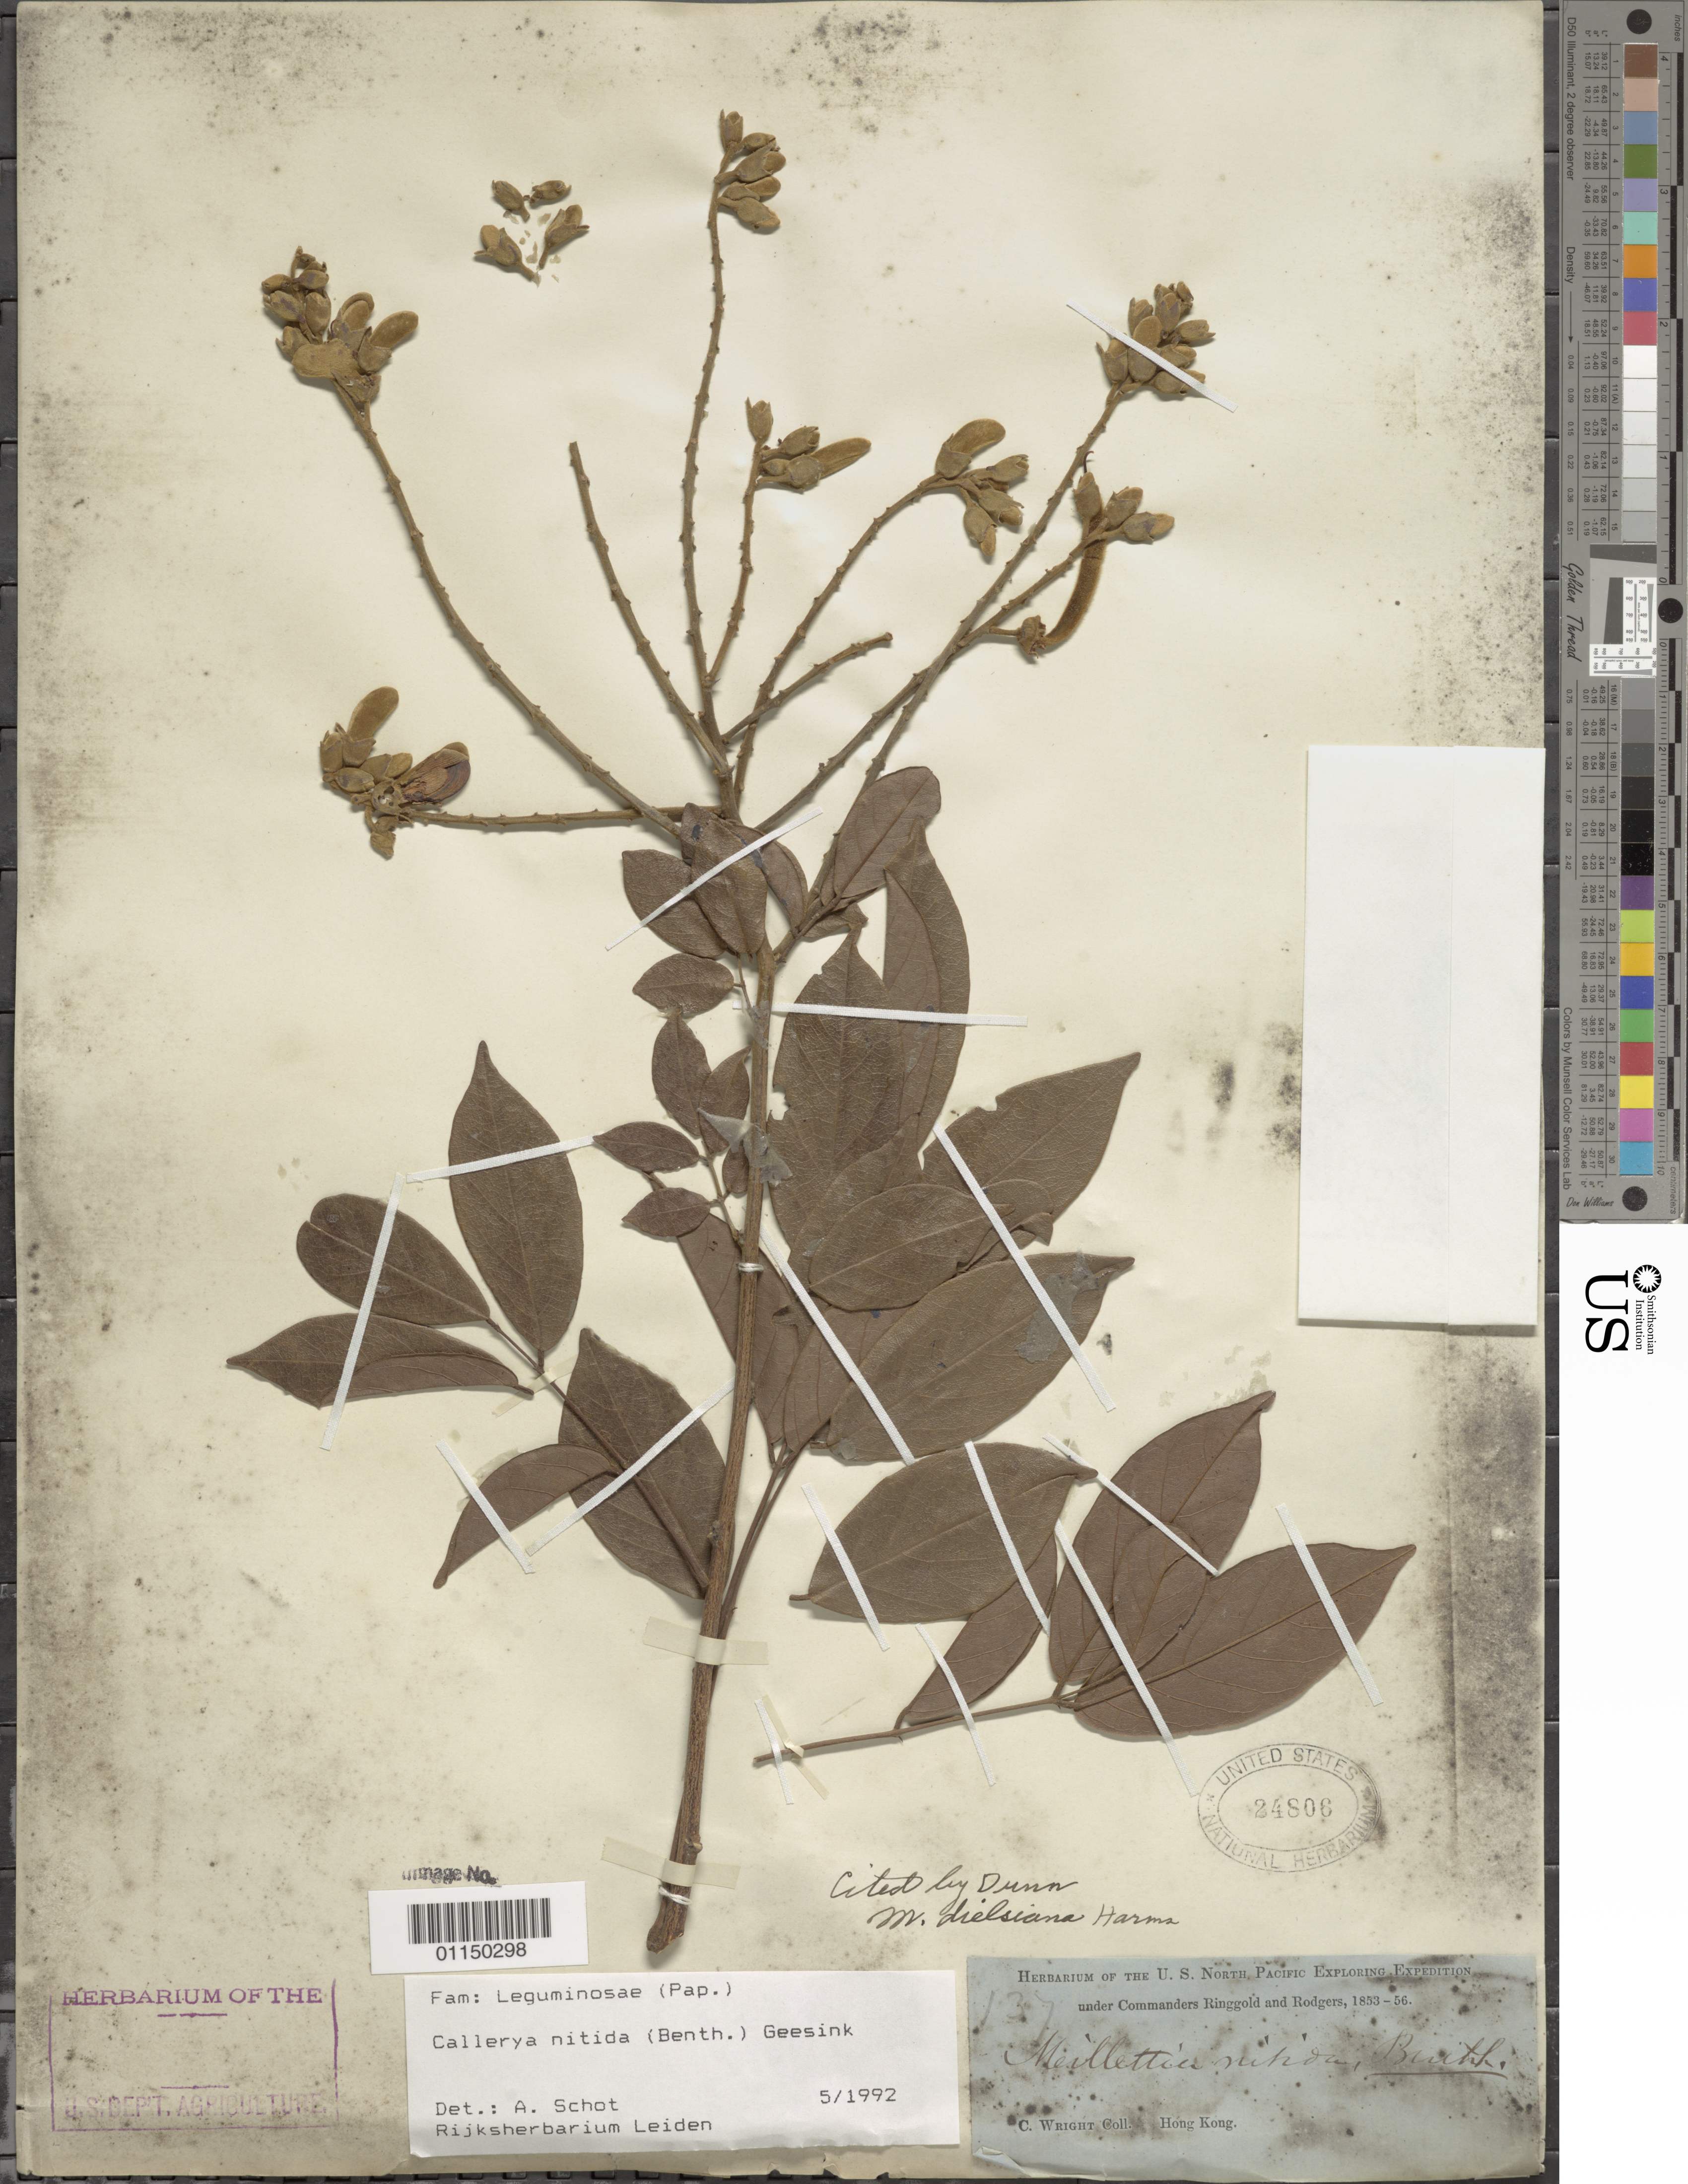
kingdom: Plantae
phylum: Tracheophyta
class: Magnoliopsida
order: Fabales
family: Fabaceae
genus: Callerya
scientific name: Callerya nitida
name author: (Benth.) R. Geesink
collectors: C. Wright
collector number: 137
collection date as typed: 1853 to -- -- 1856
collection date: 1853/1856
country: China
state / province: Hong Kong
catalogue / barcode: US 24806